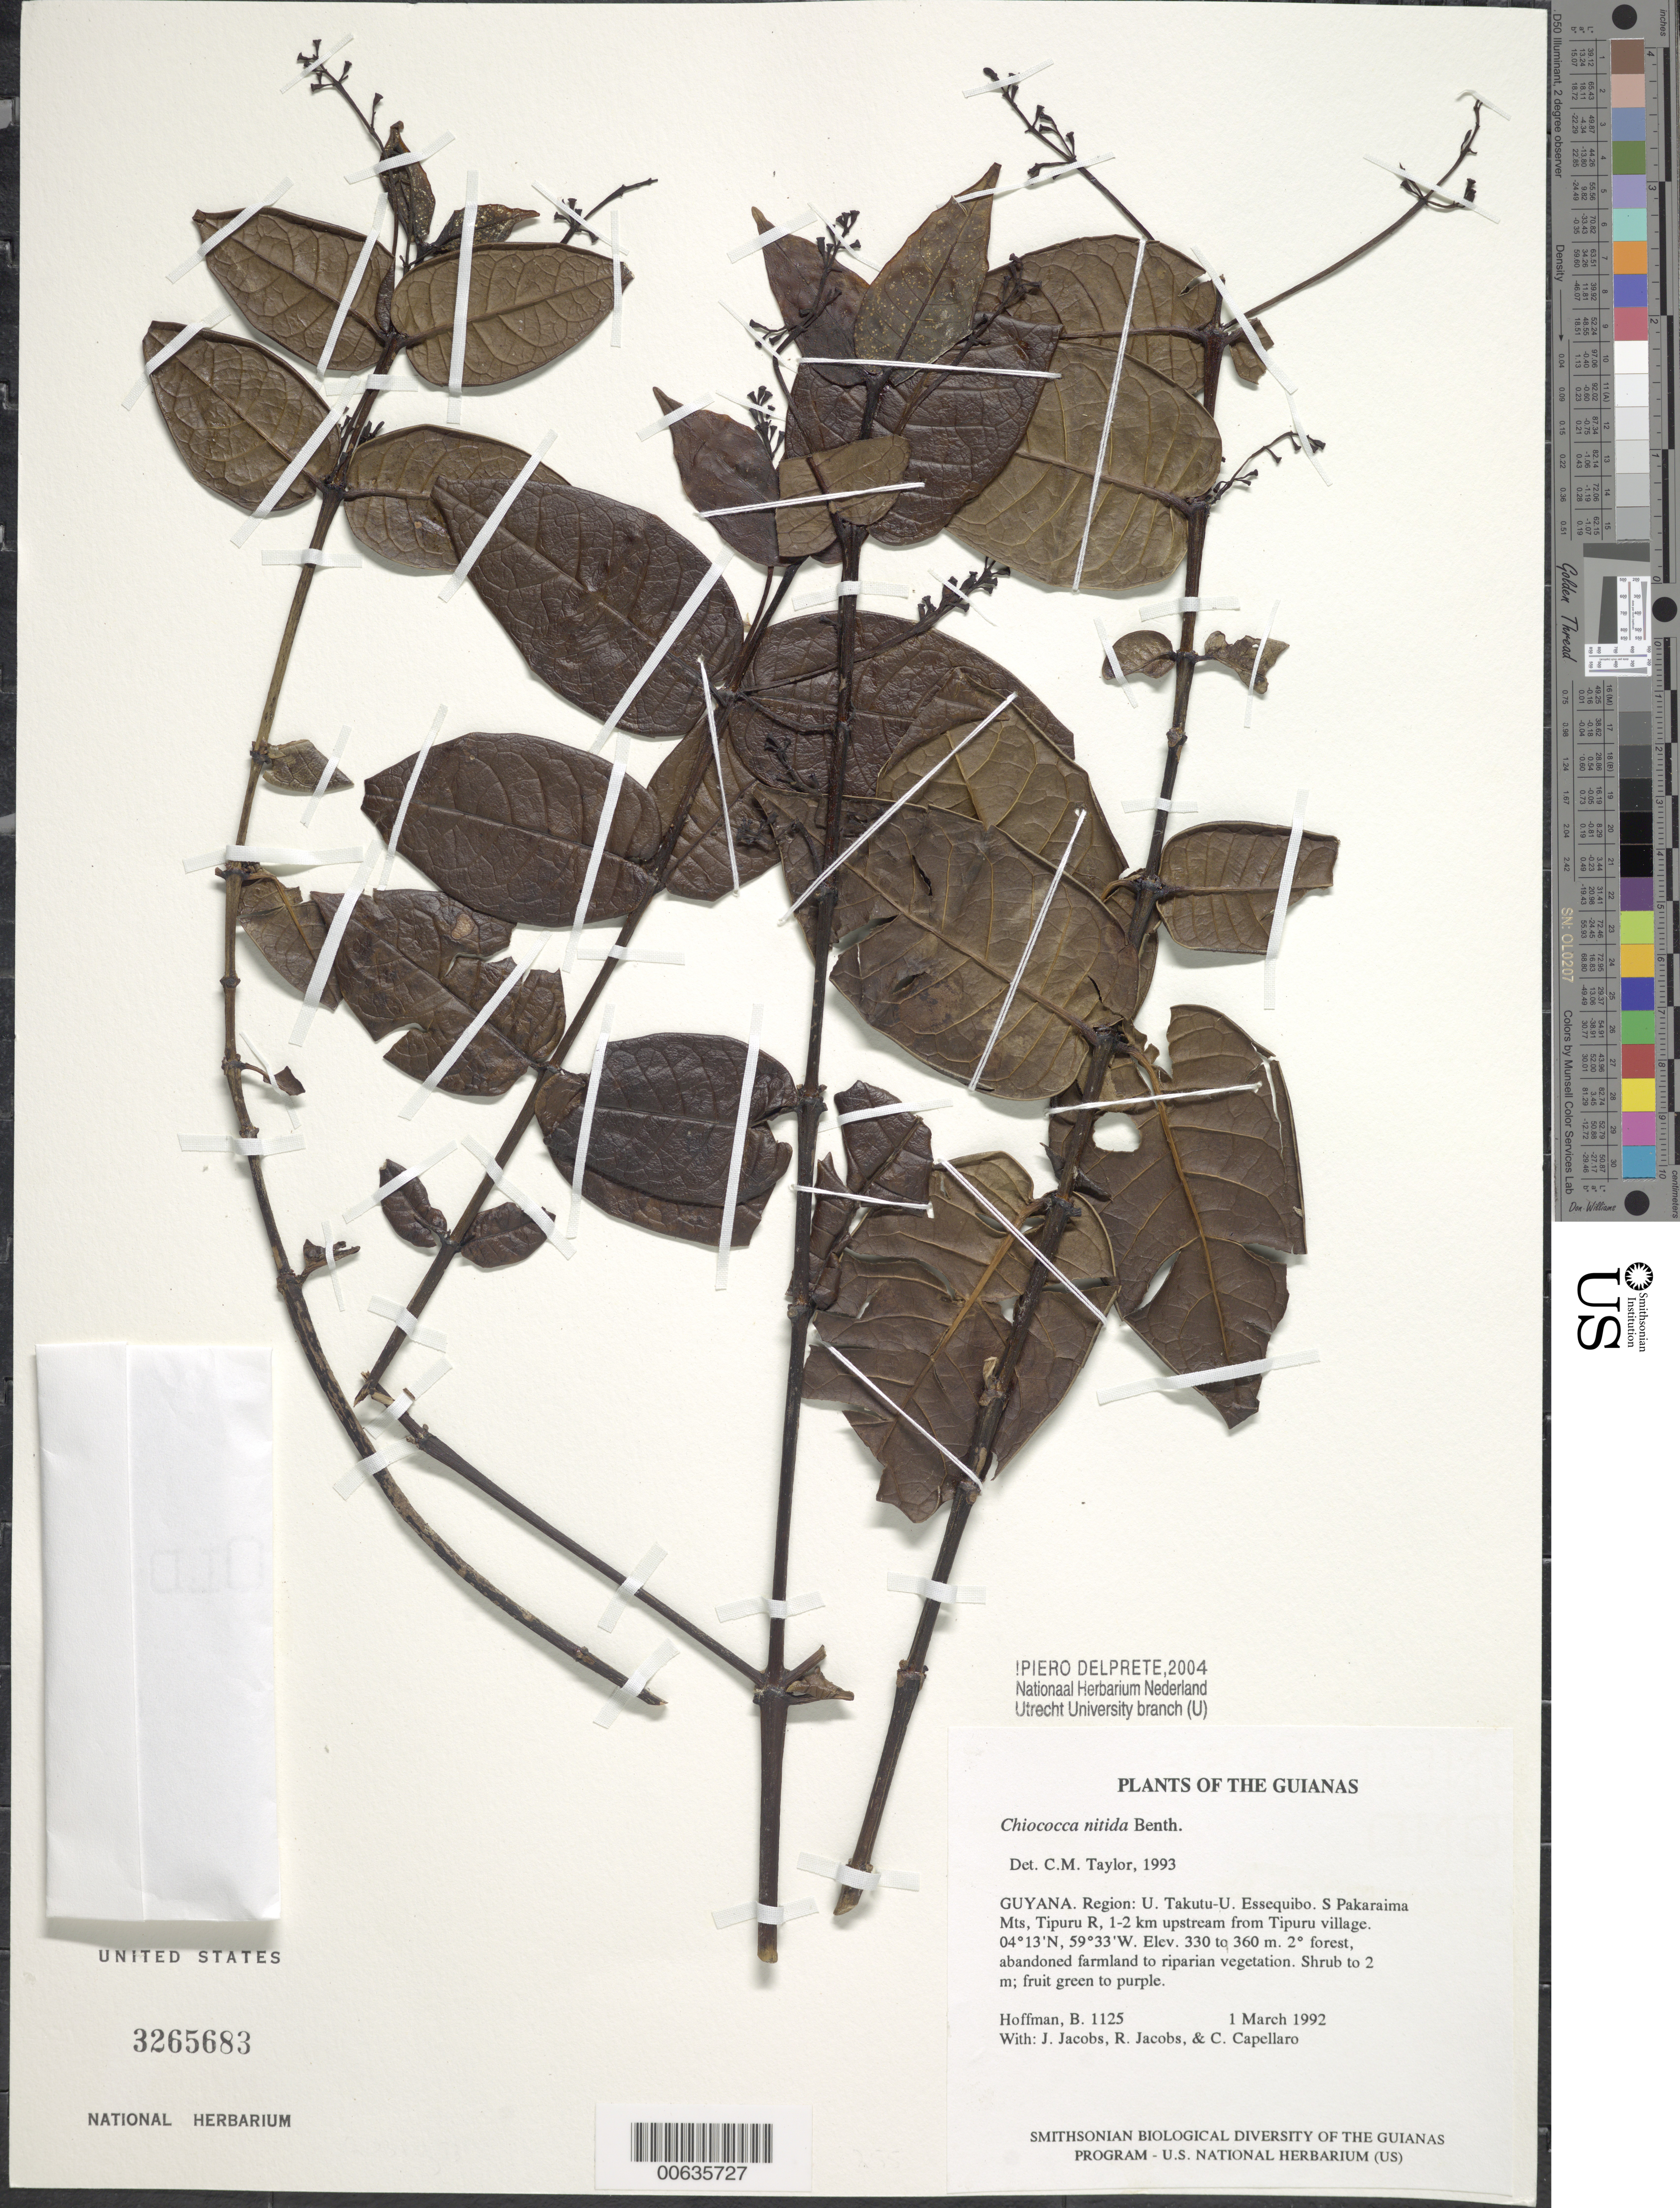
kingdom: Plantae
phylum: Tracheophyta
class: Magnoliopsida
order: Gentianales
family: Rubiaceae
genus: Chiococca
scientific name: Chiococca nitida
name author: Benth.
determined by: Delprete, P. G., Herb. de Guyane Cay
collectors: B. Hoffman, J. Jacobs, R. Jacobs & C. Capellaro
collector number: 1125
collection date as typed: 1 March 1992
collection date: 1992-03-01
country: Guyana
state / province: U. Takutu-U. Essequibo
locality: S Pakaraima Mts, Tipuru R., 1-2 km upstream from Tipuru Village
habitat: Secondary forest, abandoned farmland to riparian vegetation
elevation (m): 330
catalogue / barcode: US 3265683